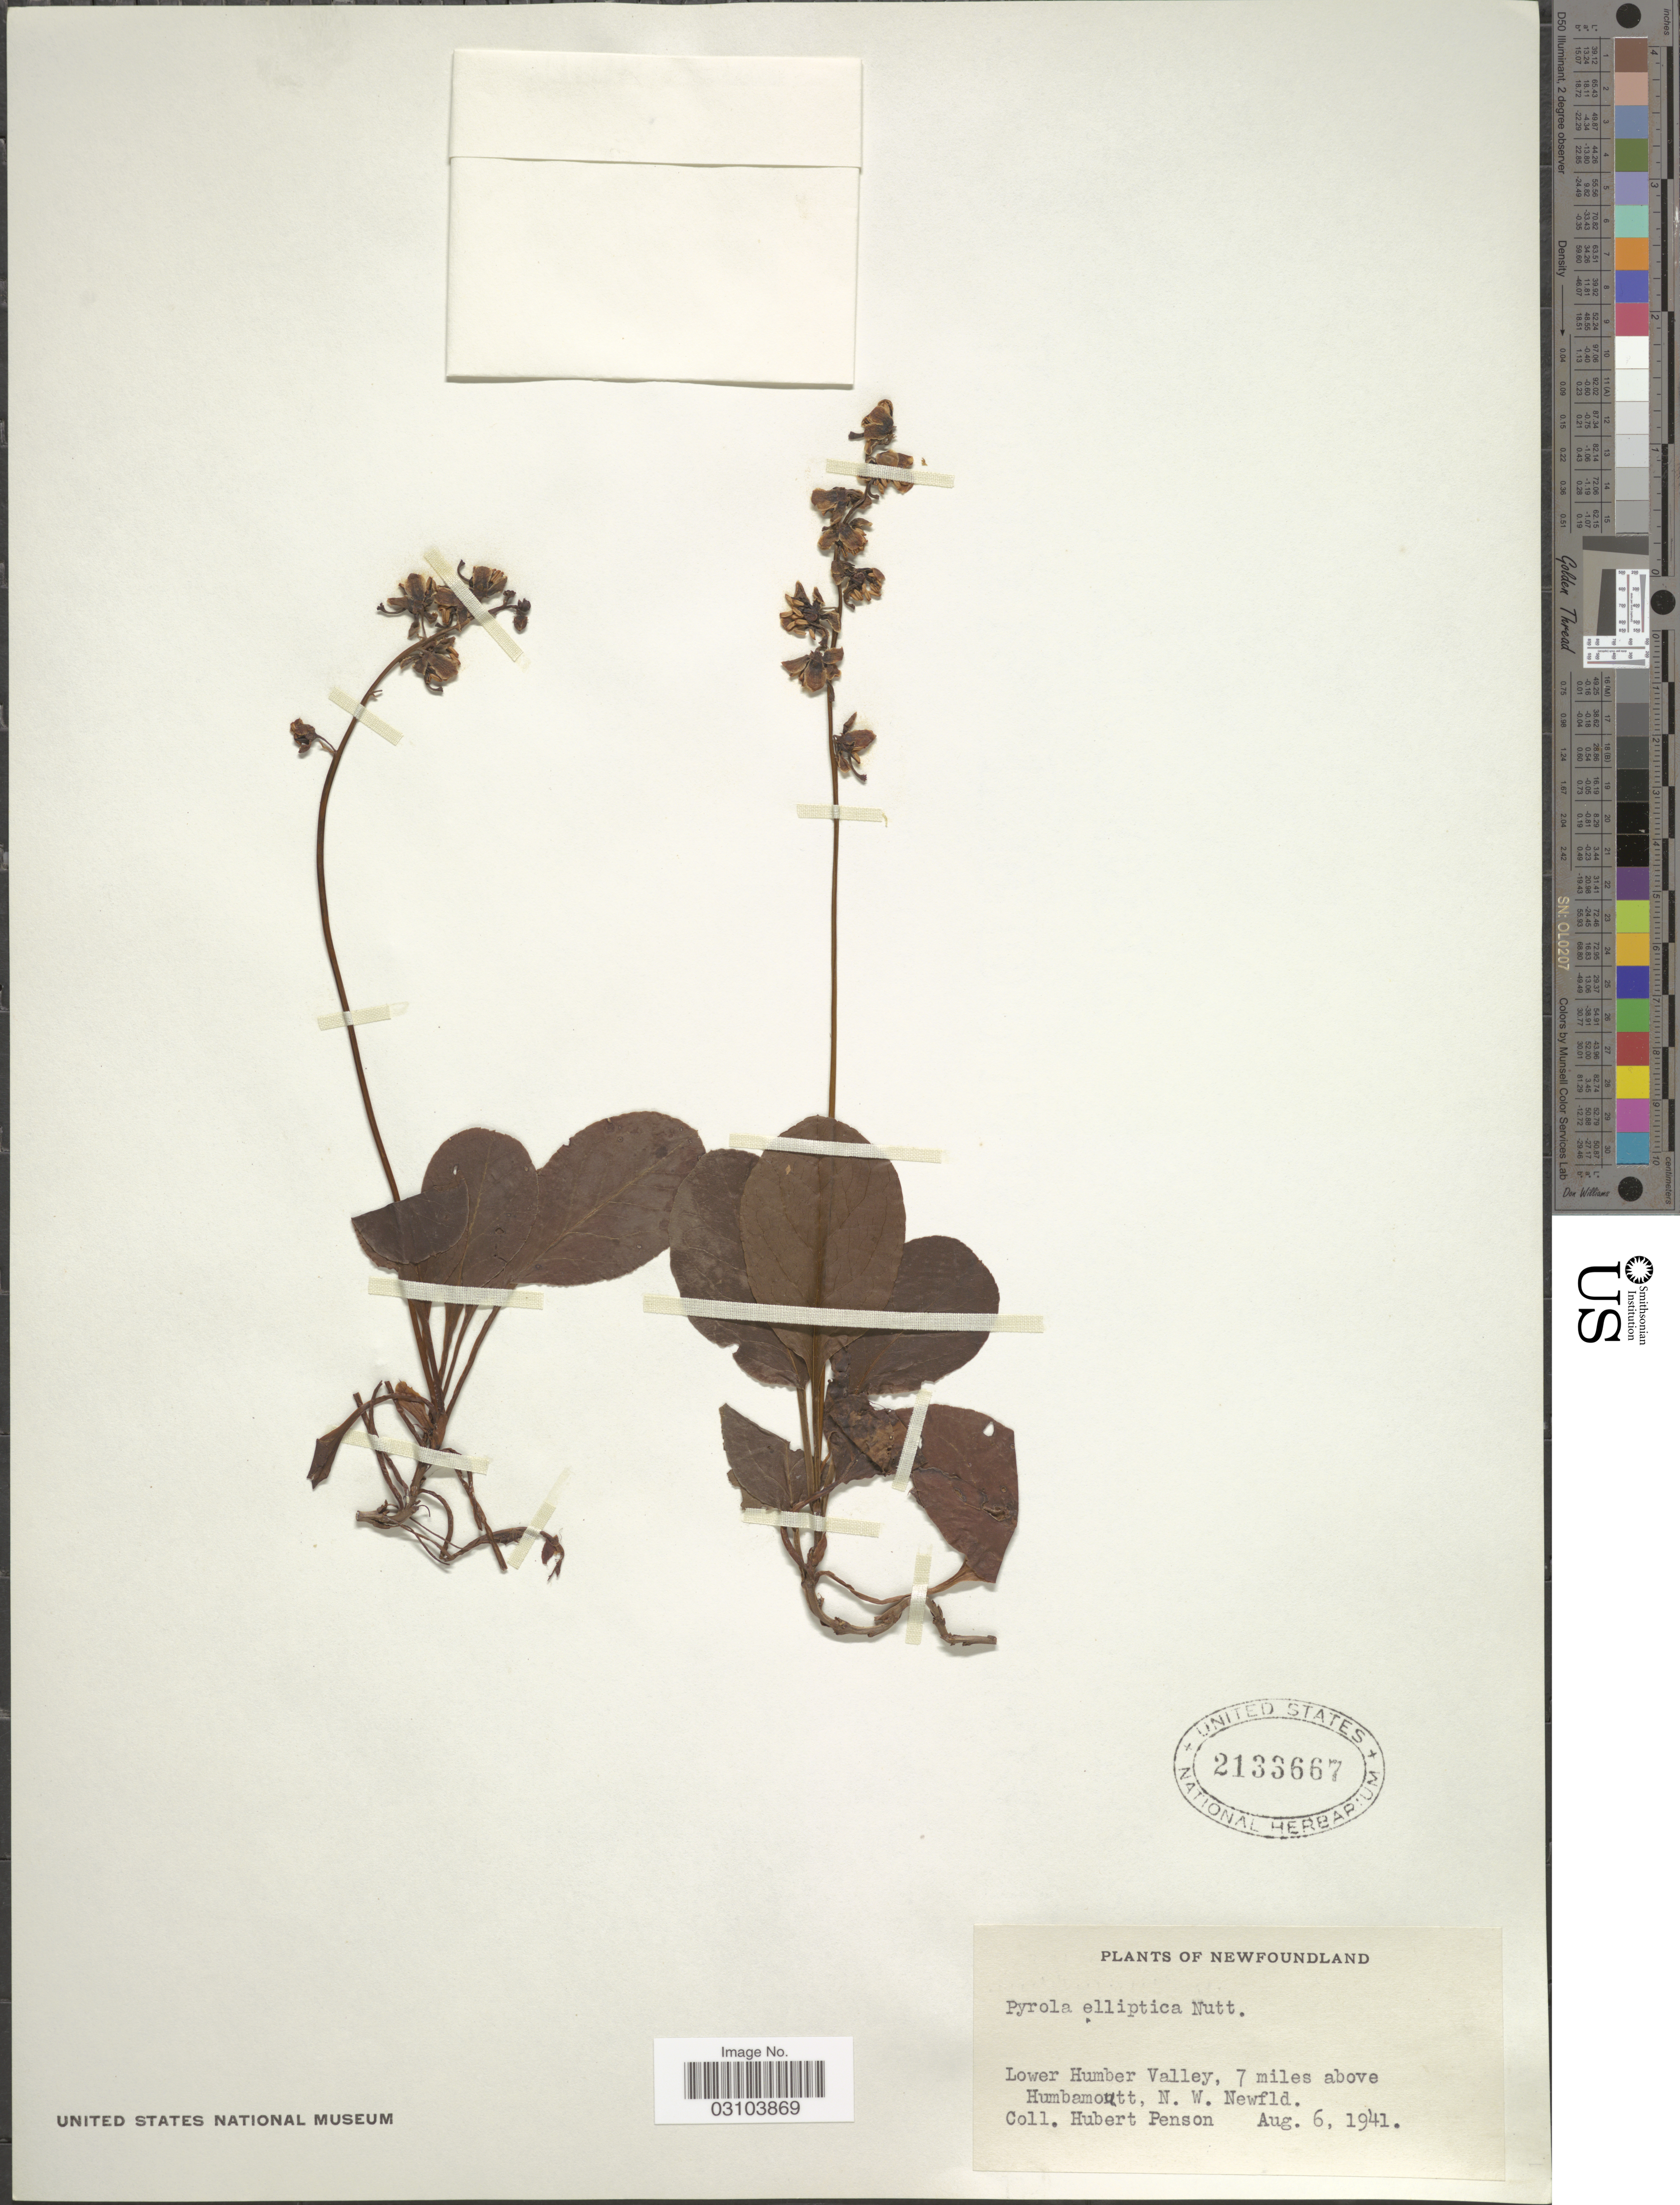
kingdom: Plantae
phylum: Tracheophyta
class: Magnoliopsida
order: Ericales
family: Ericaceae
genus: Pyrola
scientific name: Pyrola elliptica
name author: Nutt.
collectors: H. Penson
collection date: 1941-08-06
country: Canada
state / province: Newfoundland and Labrador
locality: Lower Humber Valley, 7 miles above Humbamoutt, N. W. Newfld.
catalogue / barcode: US 2133667